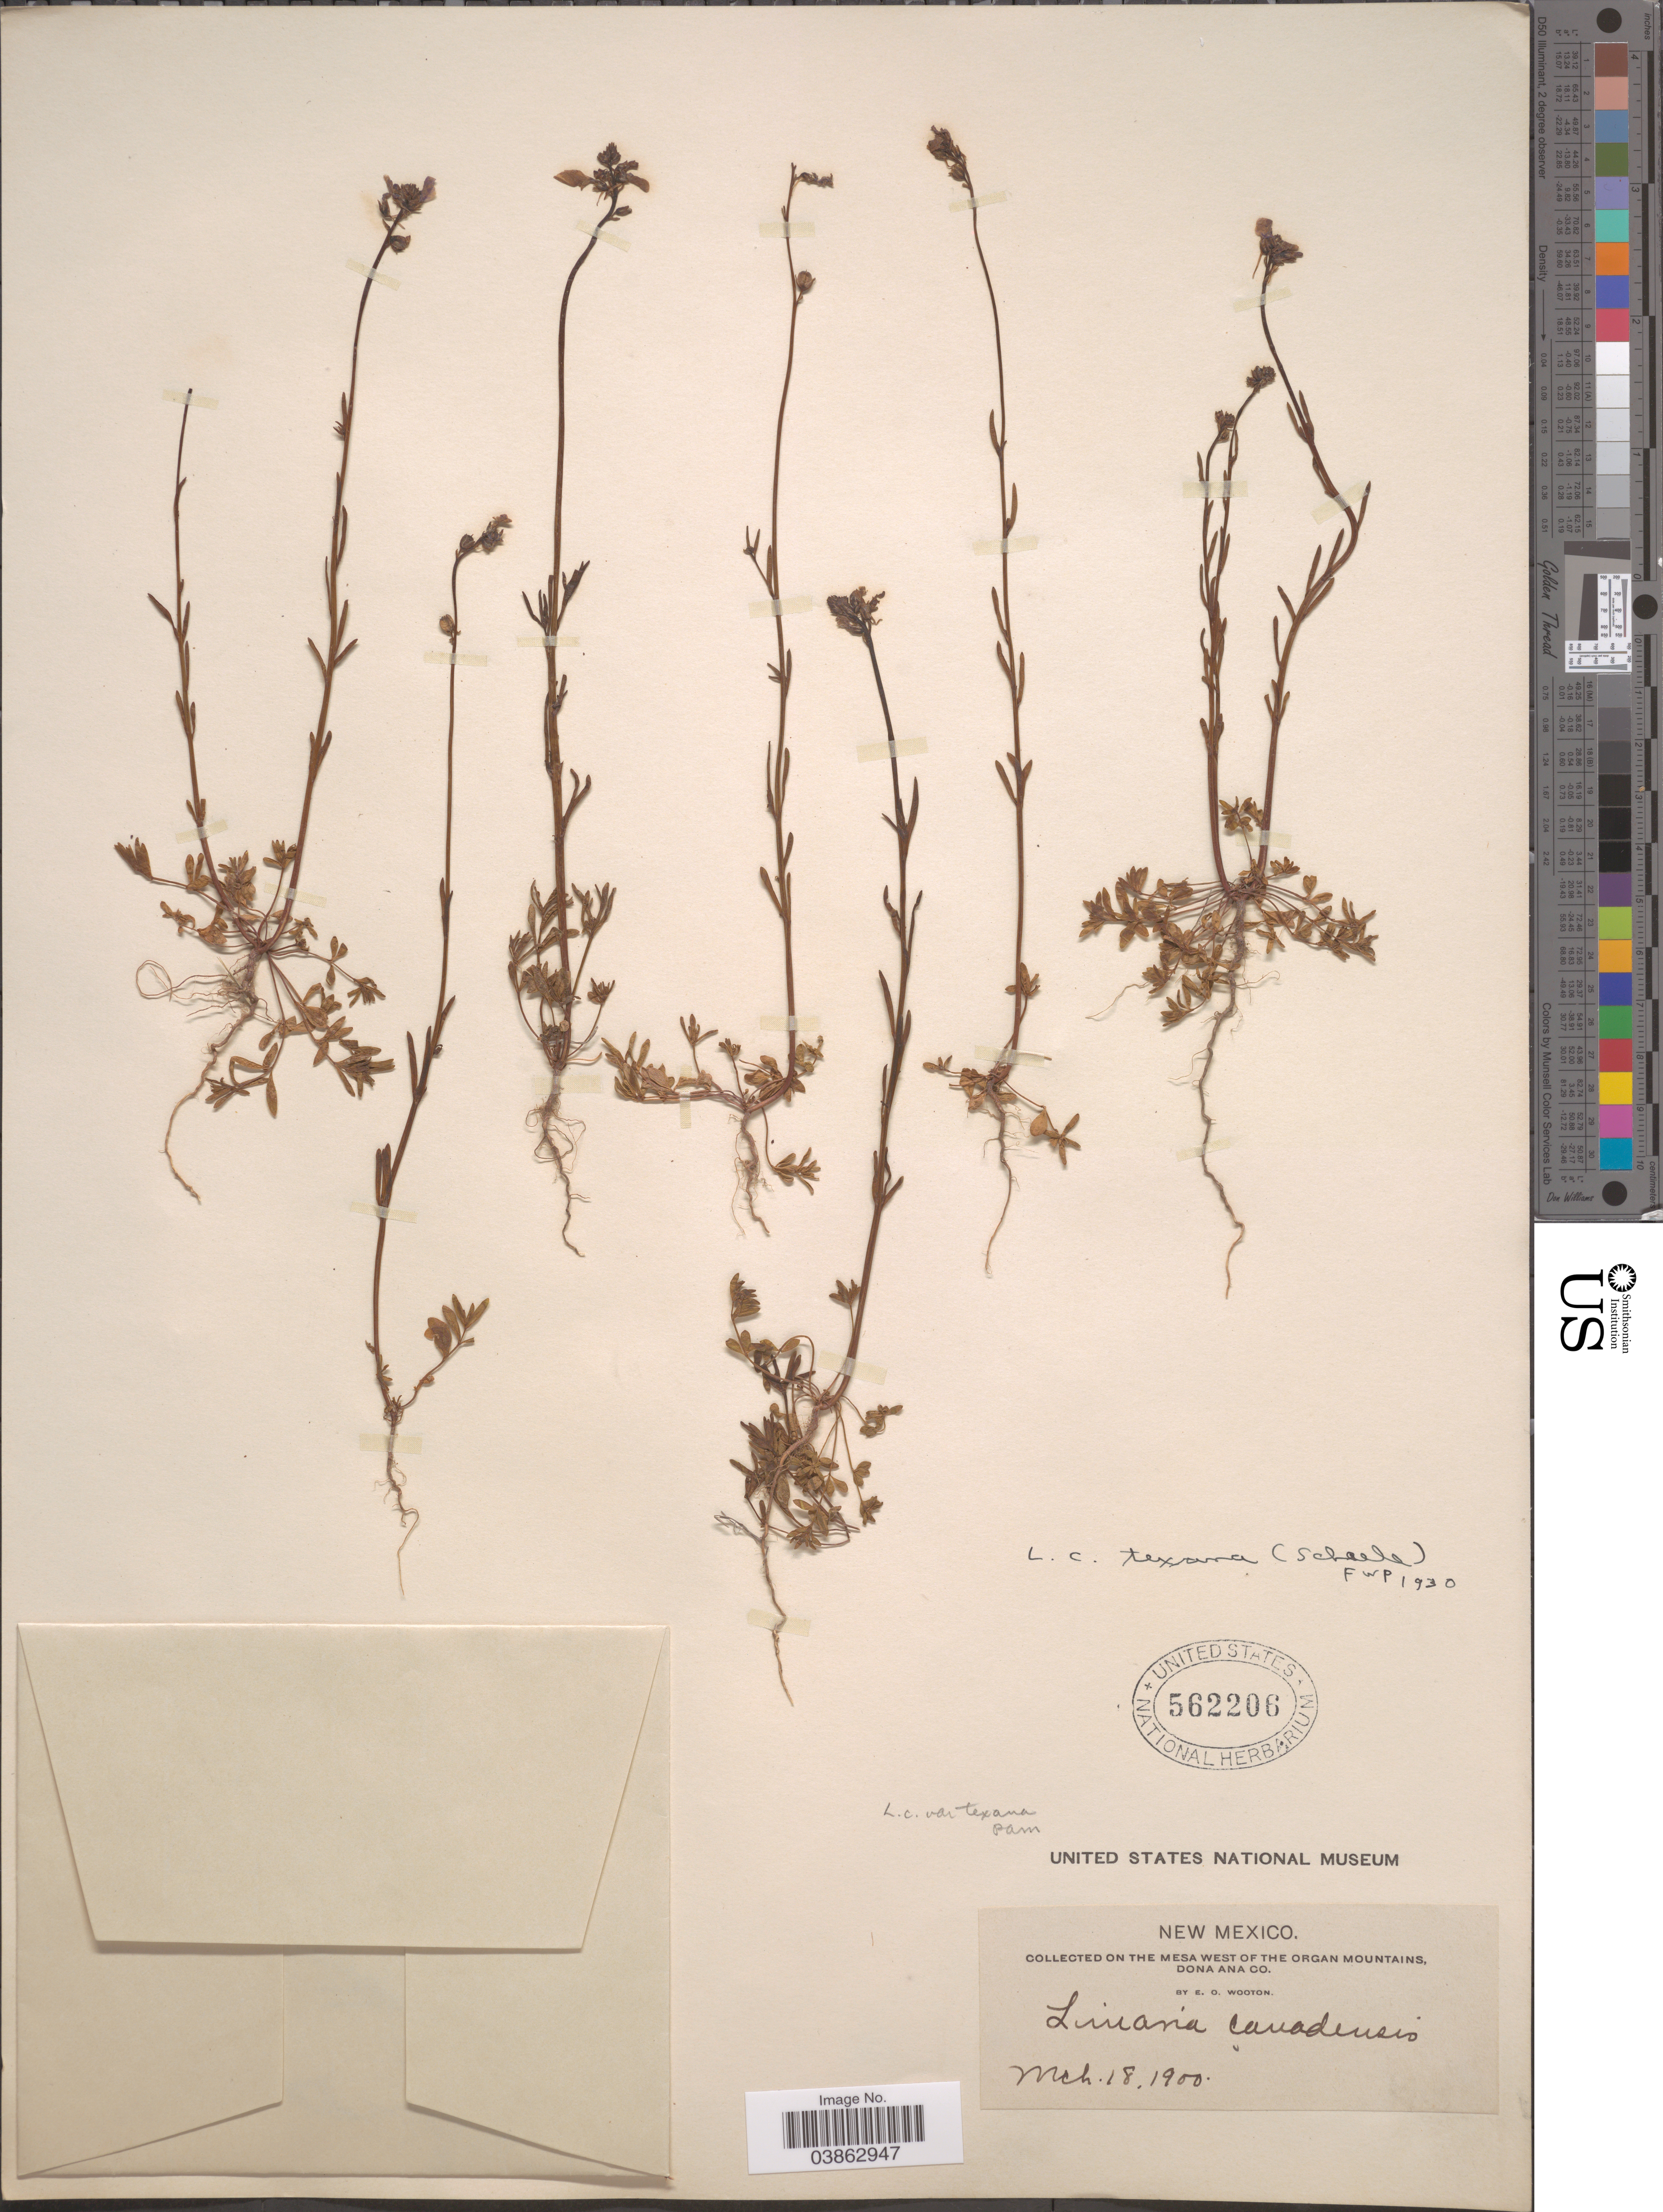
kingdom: Plantae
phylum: Tracheophyta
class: Magnoliopsida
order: Lamiales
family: Plantaginaceae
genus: Linaria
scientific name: Linaria texana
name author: Scheele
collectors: E. O. Wooton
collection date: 1900-03-18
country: United States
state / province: New Mexico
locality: On the mesa west of the Organ Mountains. Dona Ana Co.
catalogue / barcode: US 562206